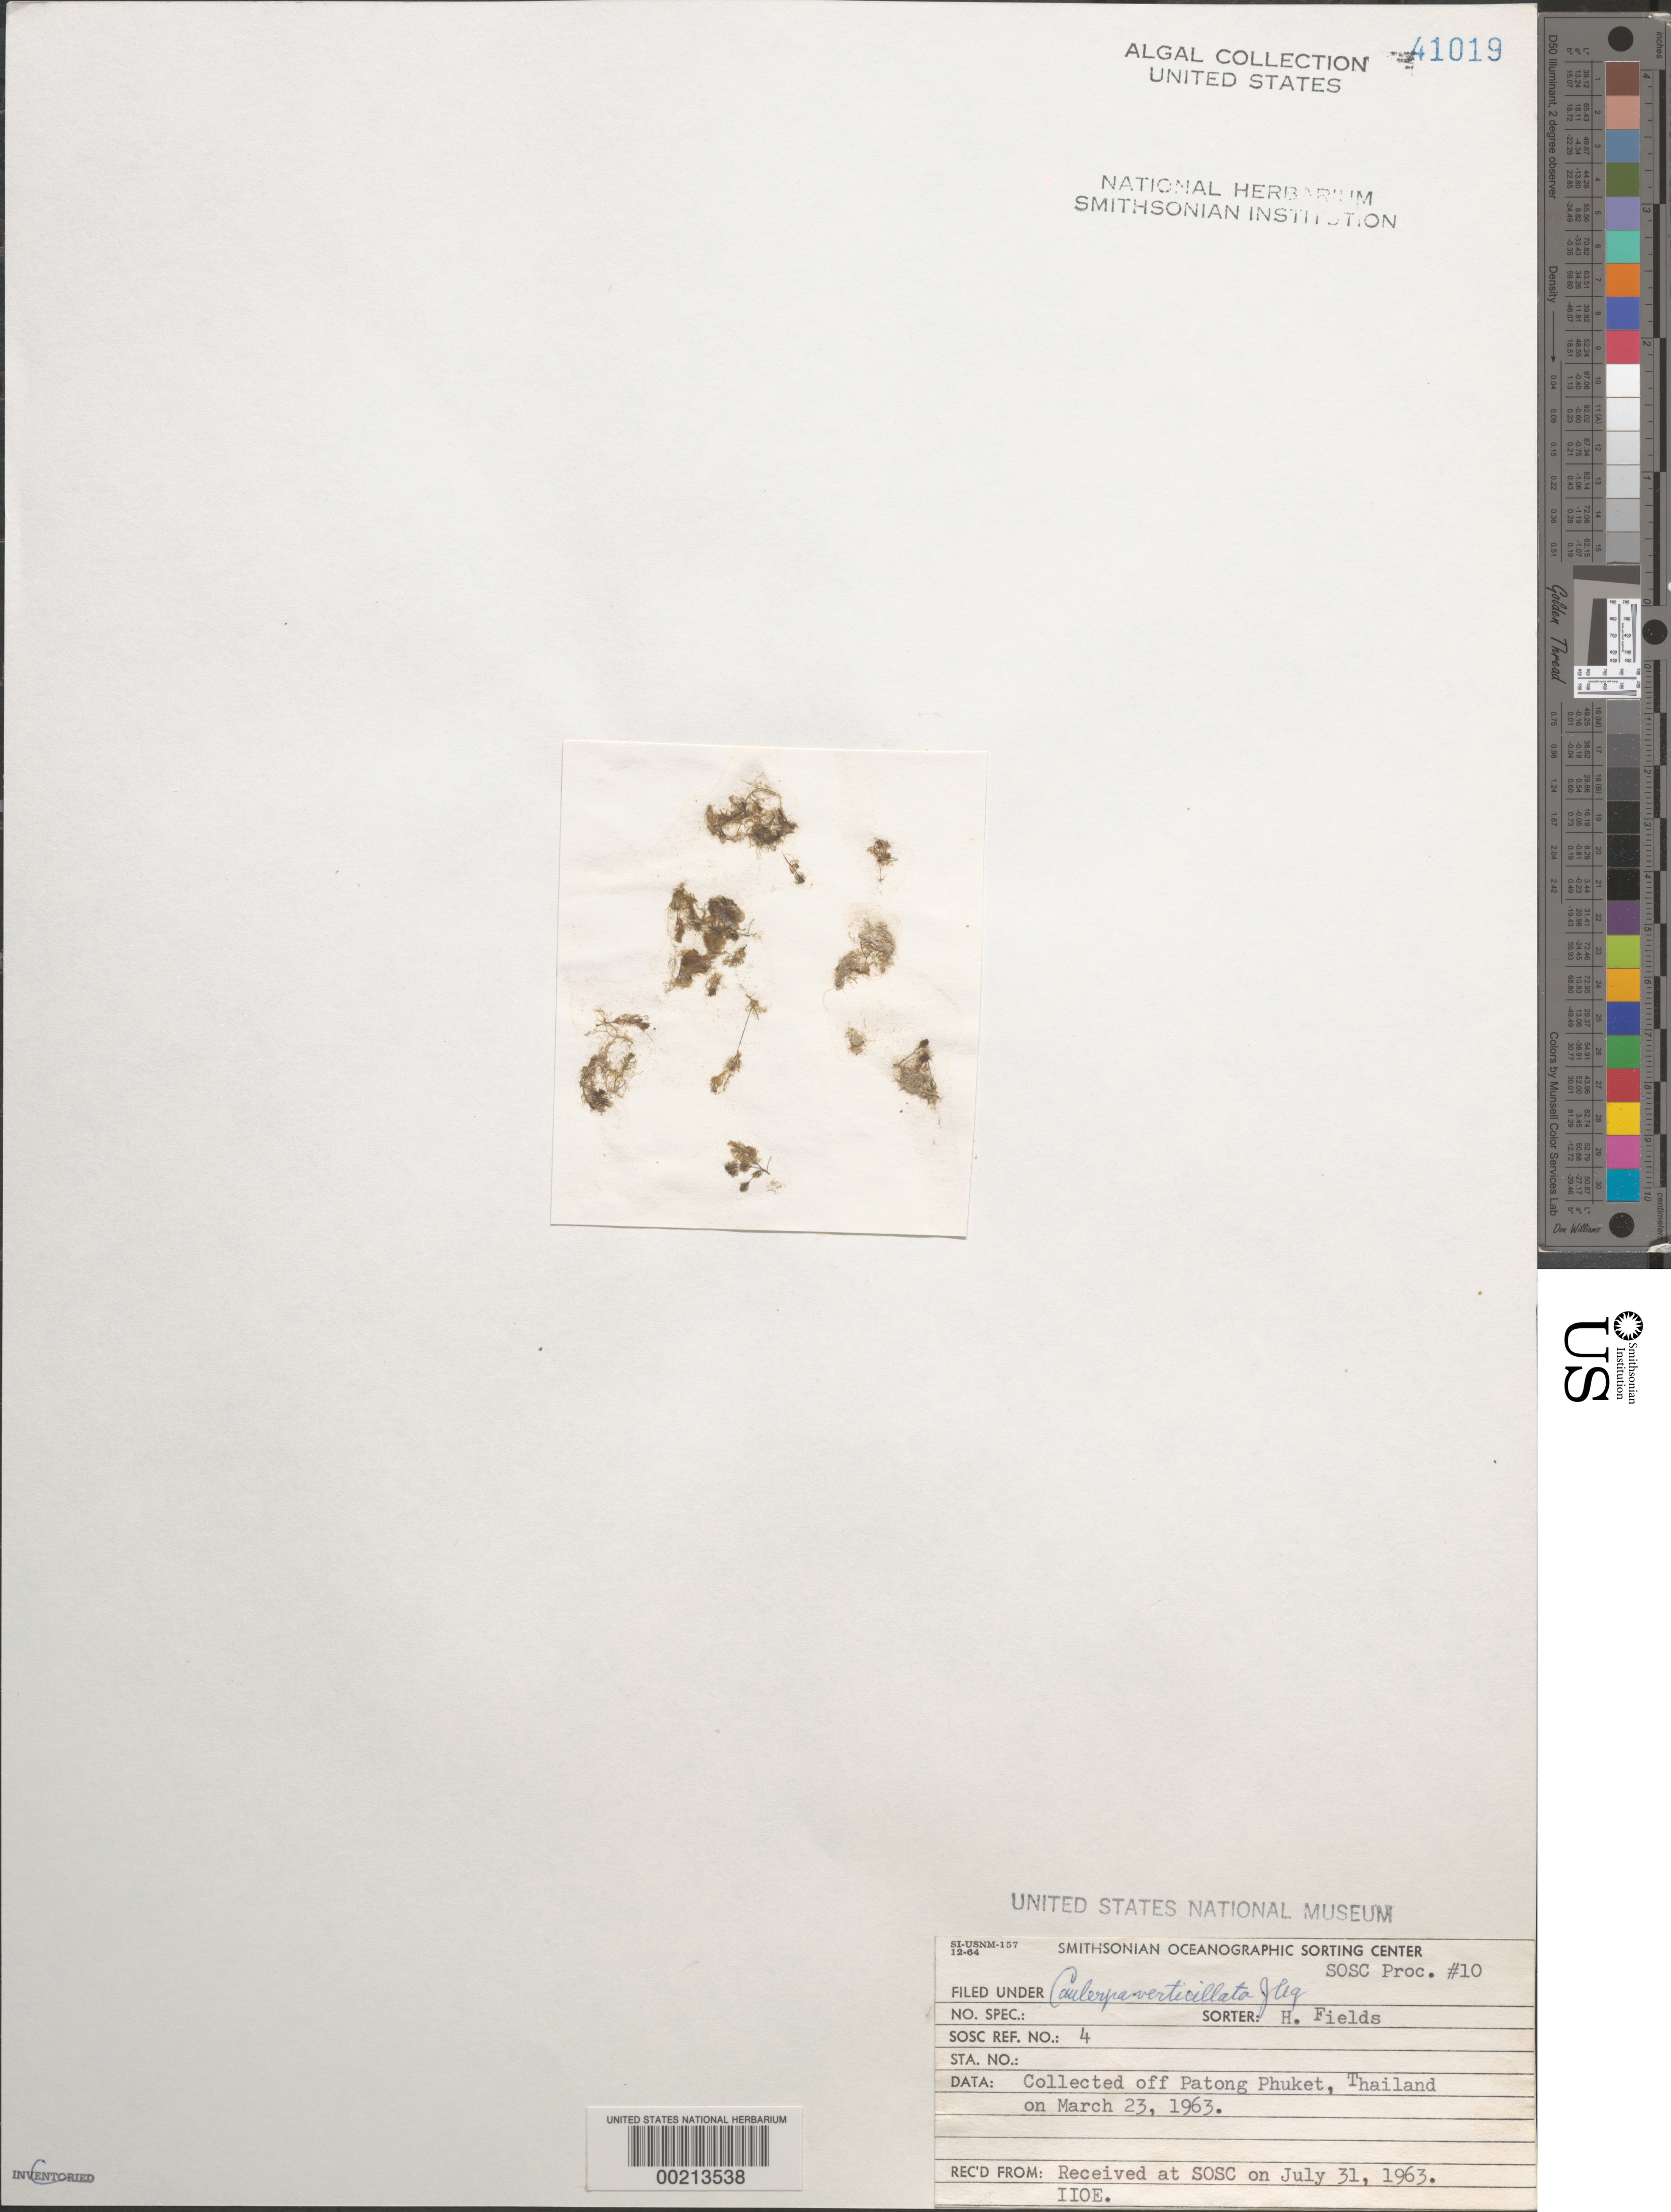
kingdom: Plantae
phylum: Chlorophyta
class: Ulvophyceae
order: Bryopsidales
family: Caulerpaceae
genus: Caulerpa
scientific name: Caulerpa verticillata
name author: J. Agardh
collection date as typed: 23 Mar 1963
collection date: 1963-03-23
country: Thailand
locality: Off Patong Phuket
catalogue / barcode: US 41019